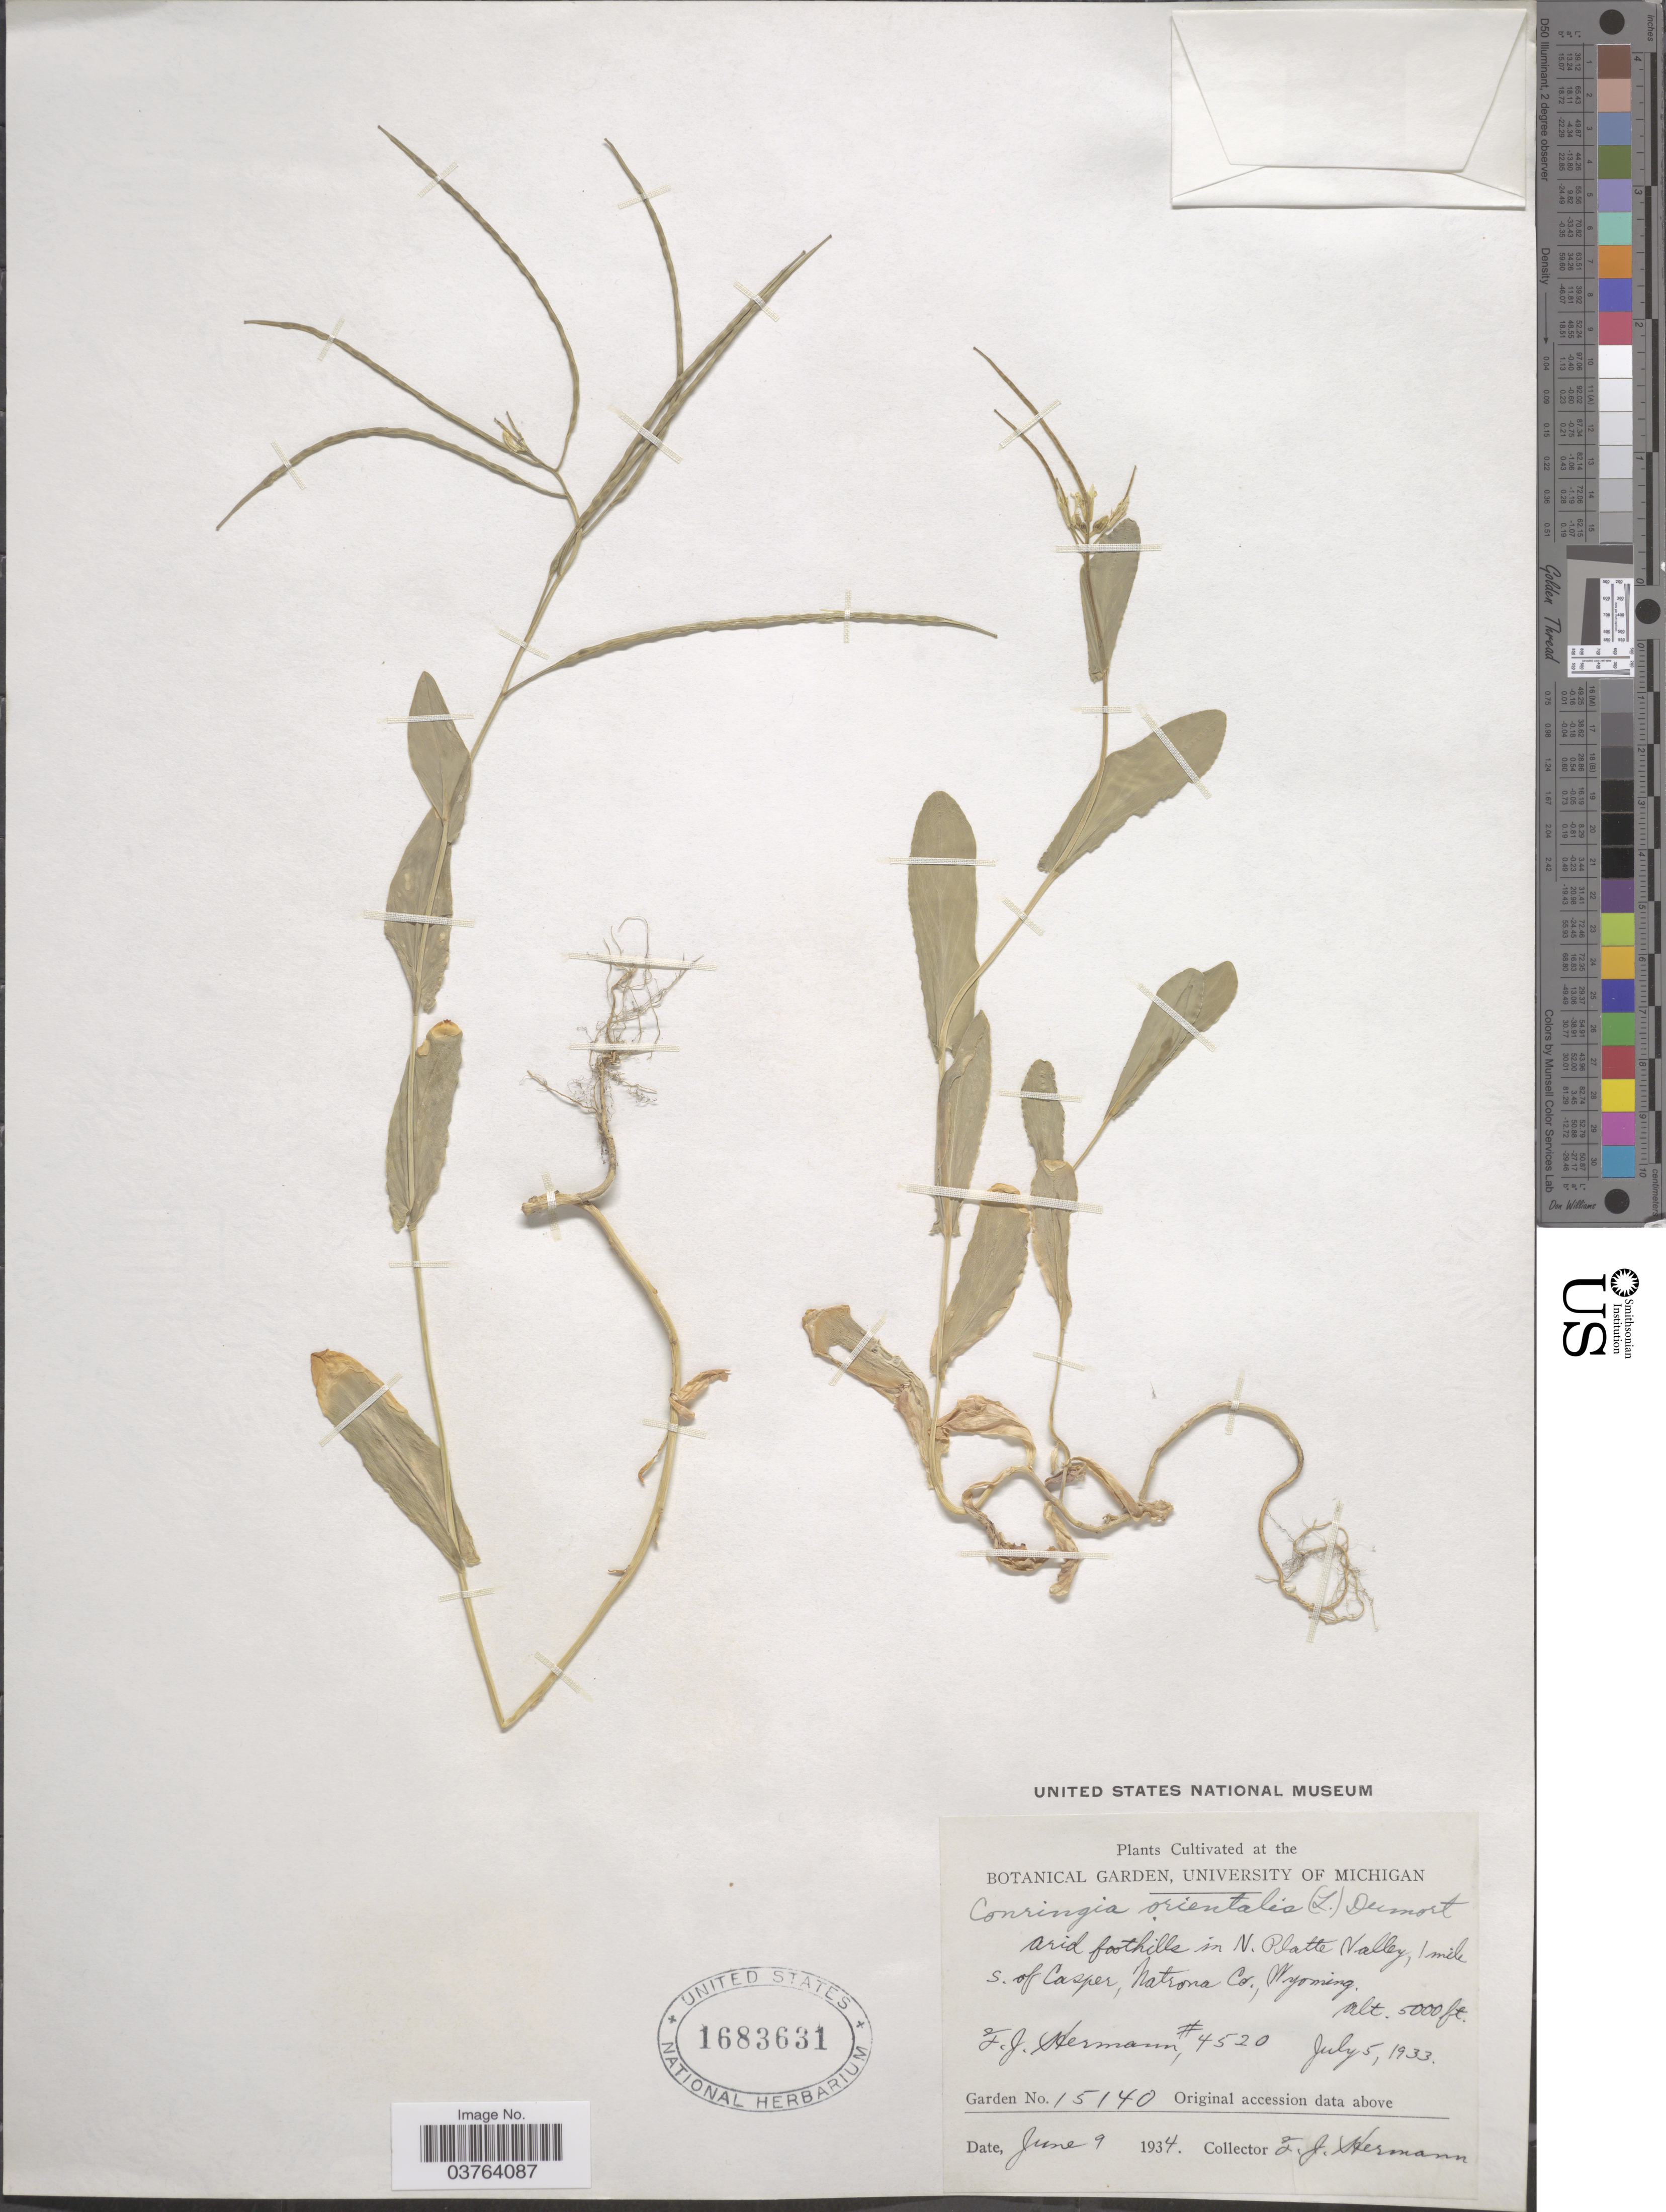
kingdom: Plantae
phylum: Tracheophyta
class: Magnoliopsida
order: Brassicales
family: Brassicaceae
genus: Conringia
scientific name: Conringia orientalis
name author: (L.) C. Presl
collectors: F. J. Hermann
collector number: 15140?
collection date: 1934-06-09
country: United States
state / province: Michigan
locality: Botanical Garden, University of Michigan.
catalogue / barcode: US 1683631